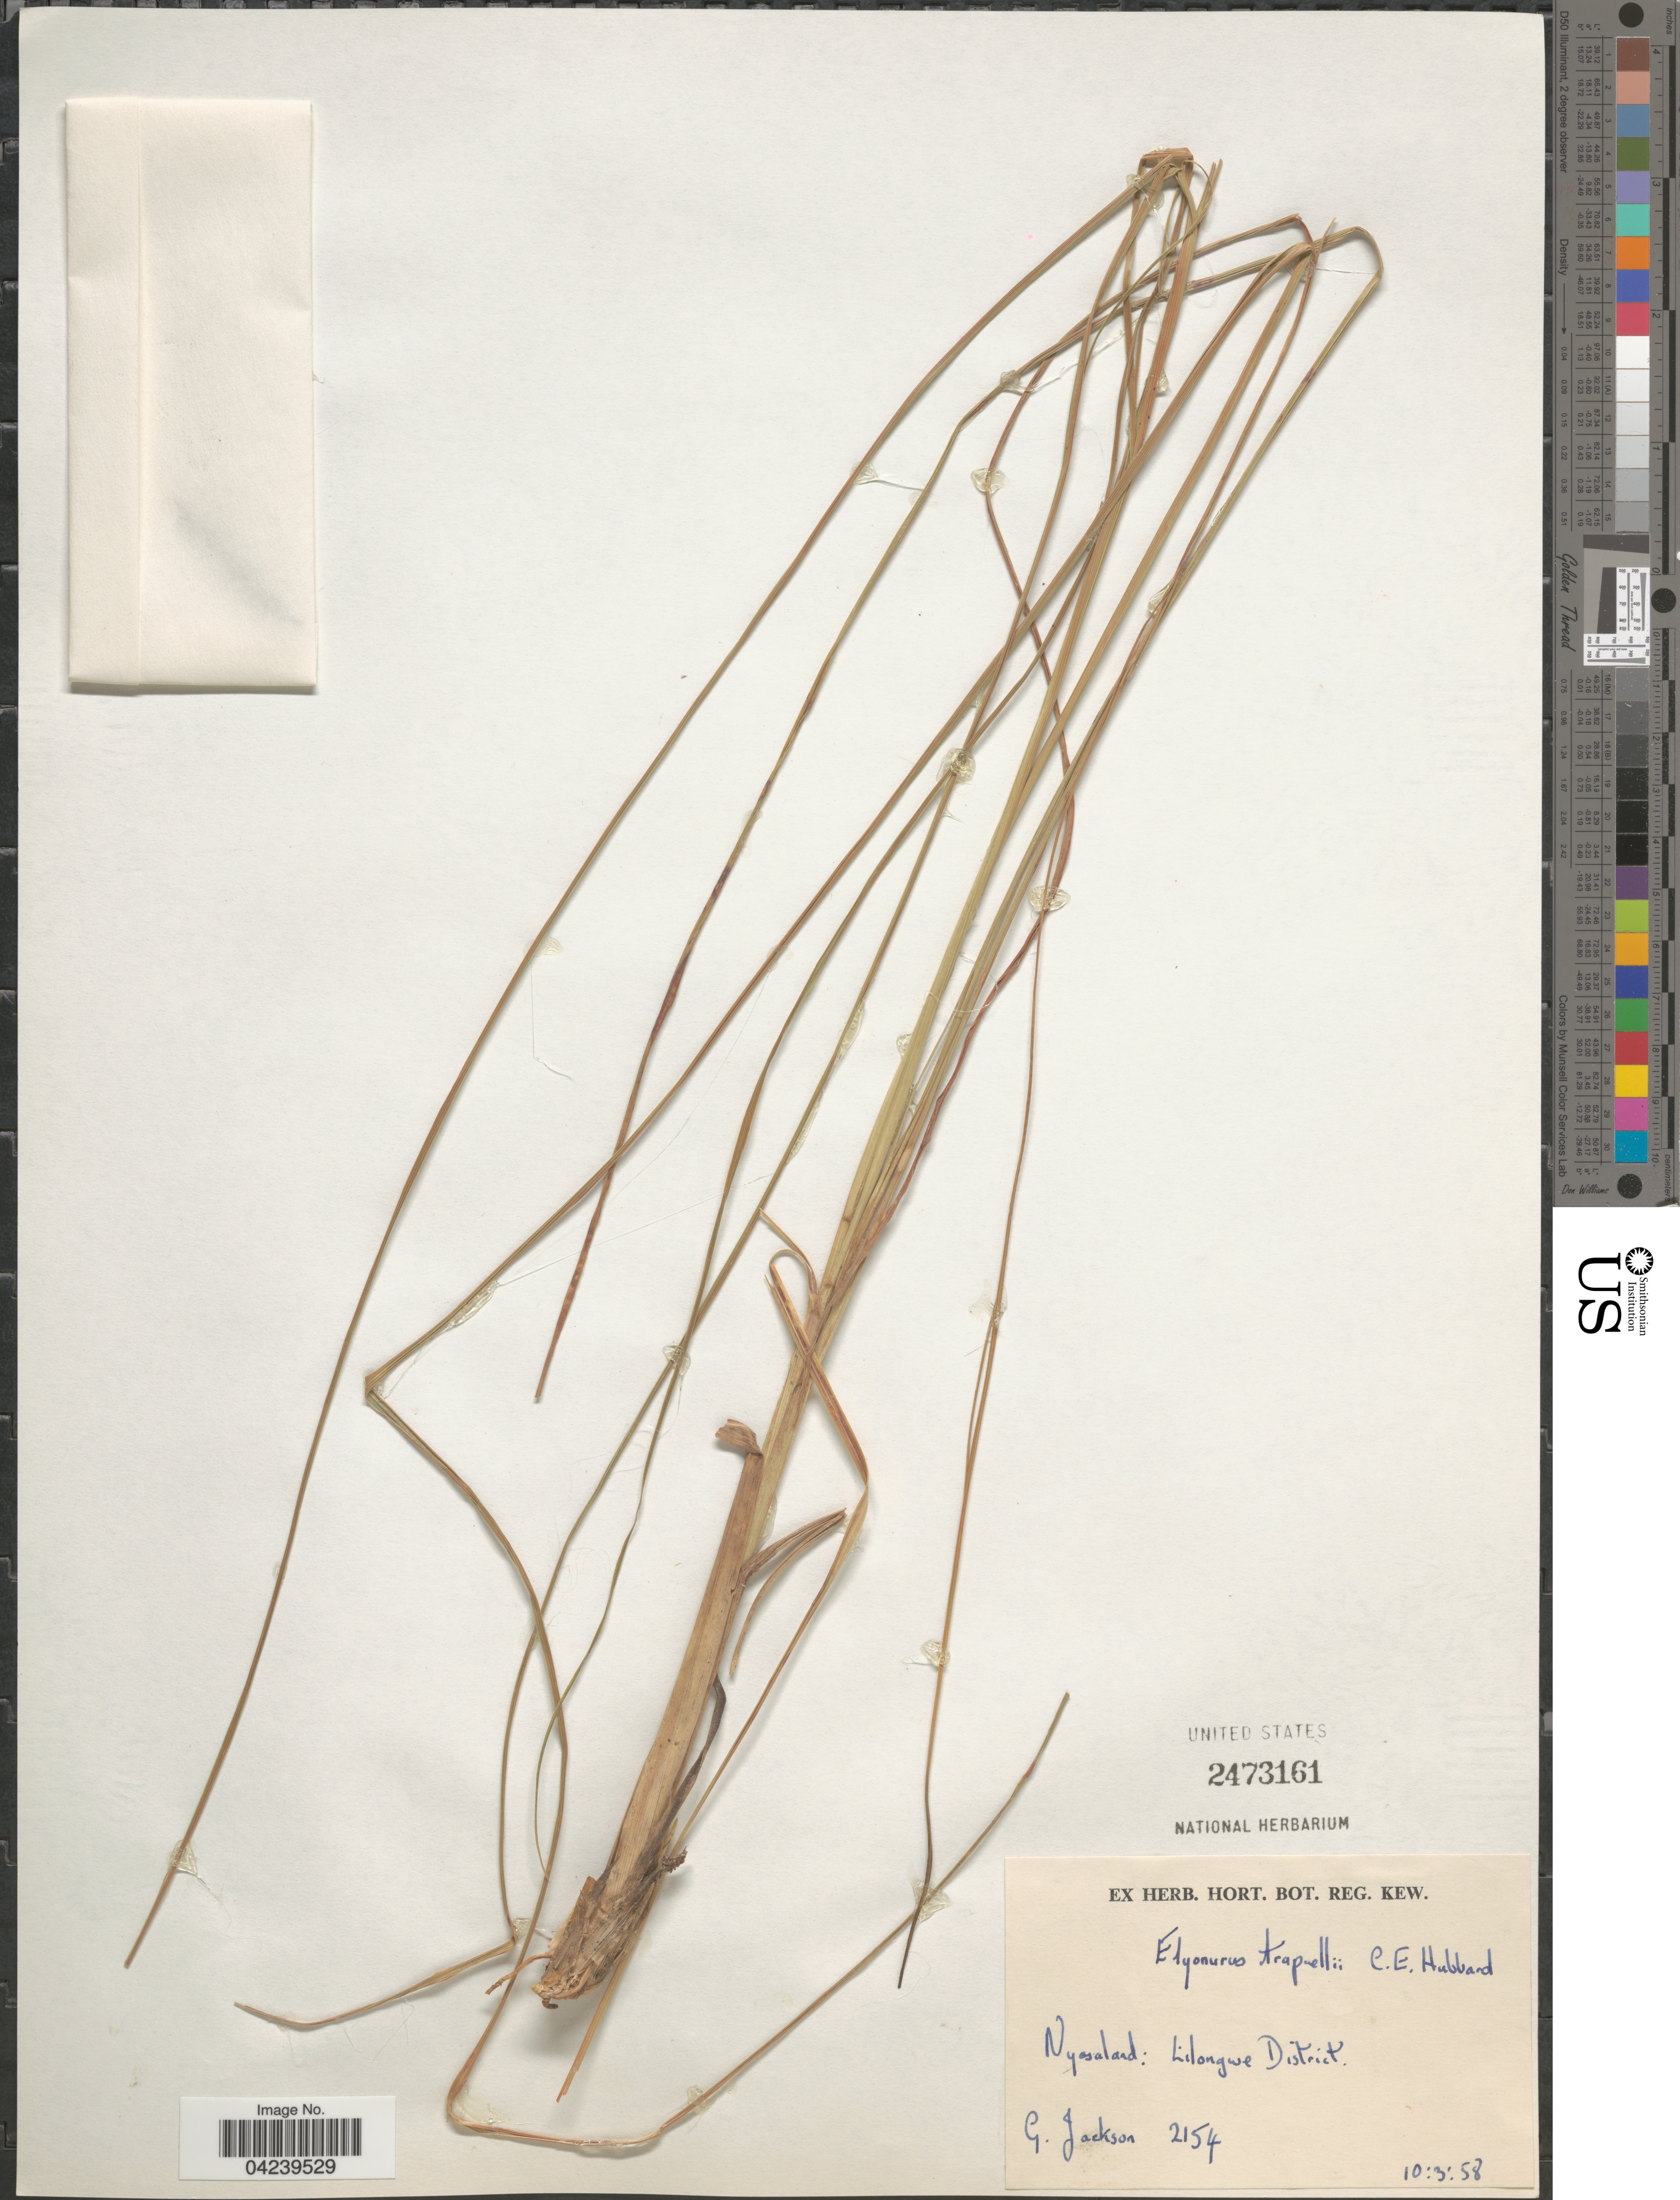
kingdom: Plantae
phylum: Tracheophyta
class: Liliopsida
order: Poales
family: Poaceae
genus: Elionurus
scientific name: Elionurus tripsacoides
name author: Humb. & Bonpl. ex Willd.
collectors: G. Jackson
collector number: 2154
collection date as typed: Transcribed d/m/y: 10/3/58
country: Malawi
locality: Nyasaland: Lilongwe District.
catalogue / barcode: US 2473161